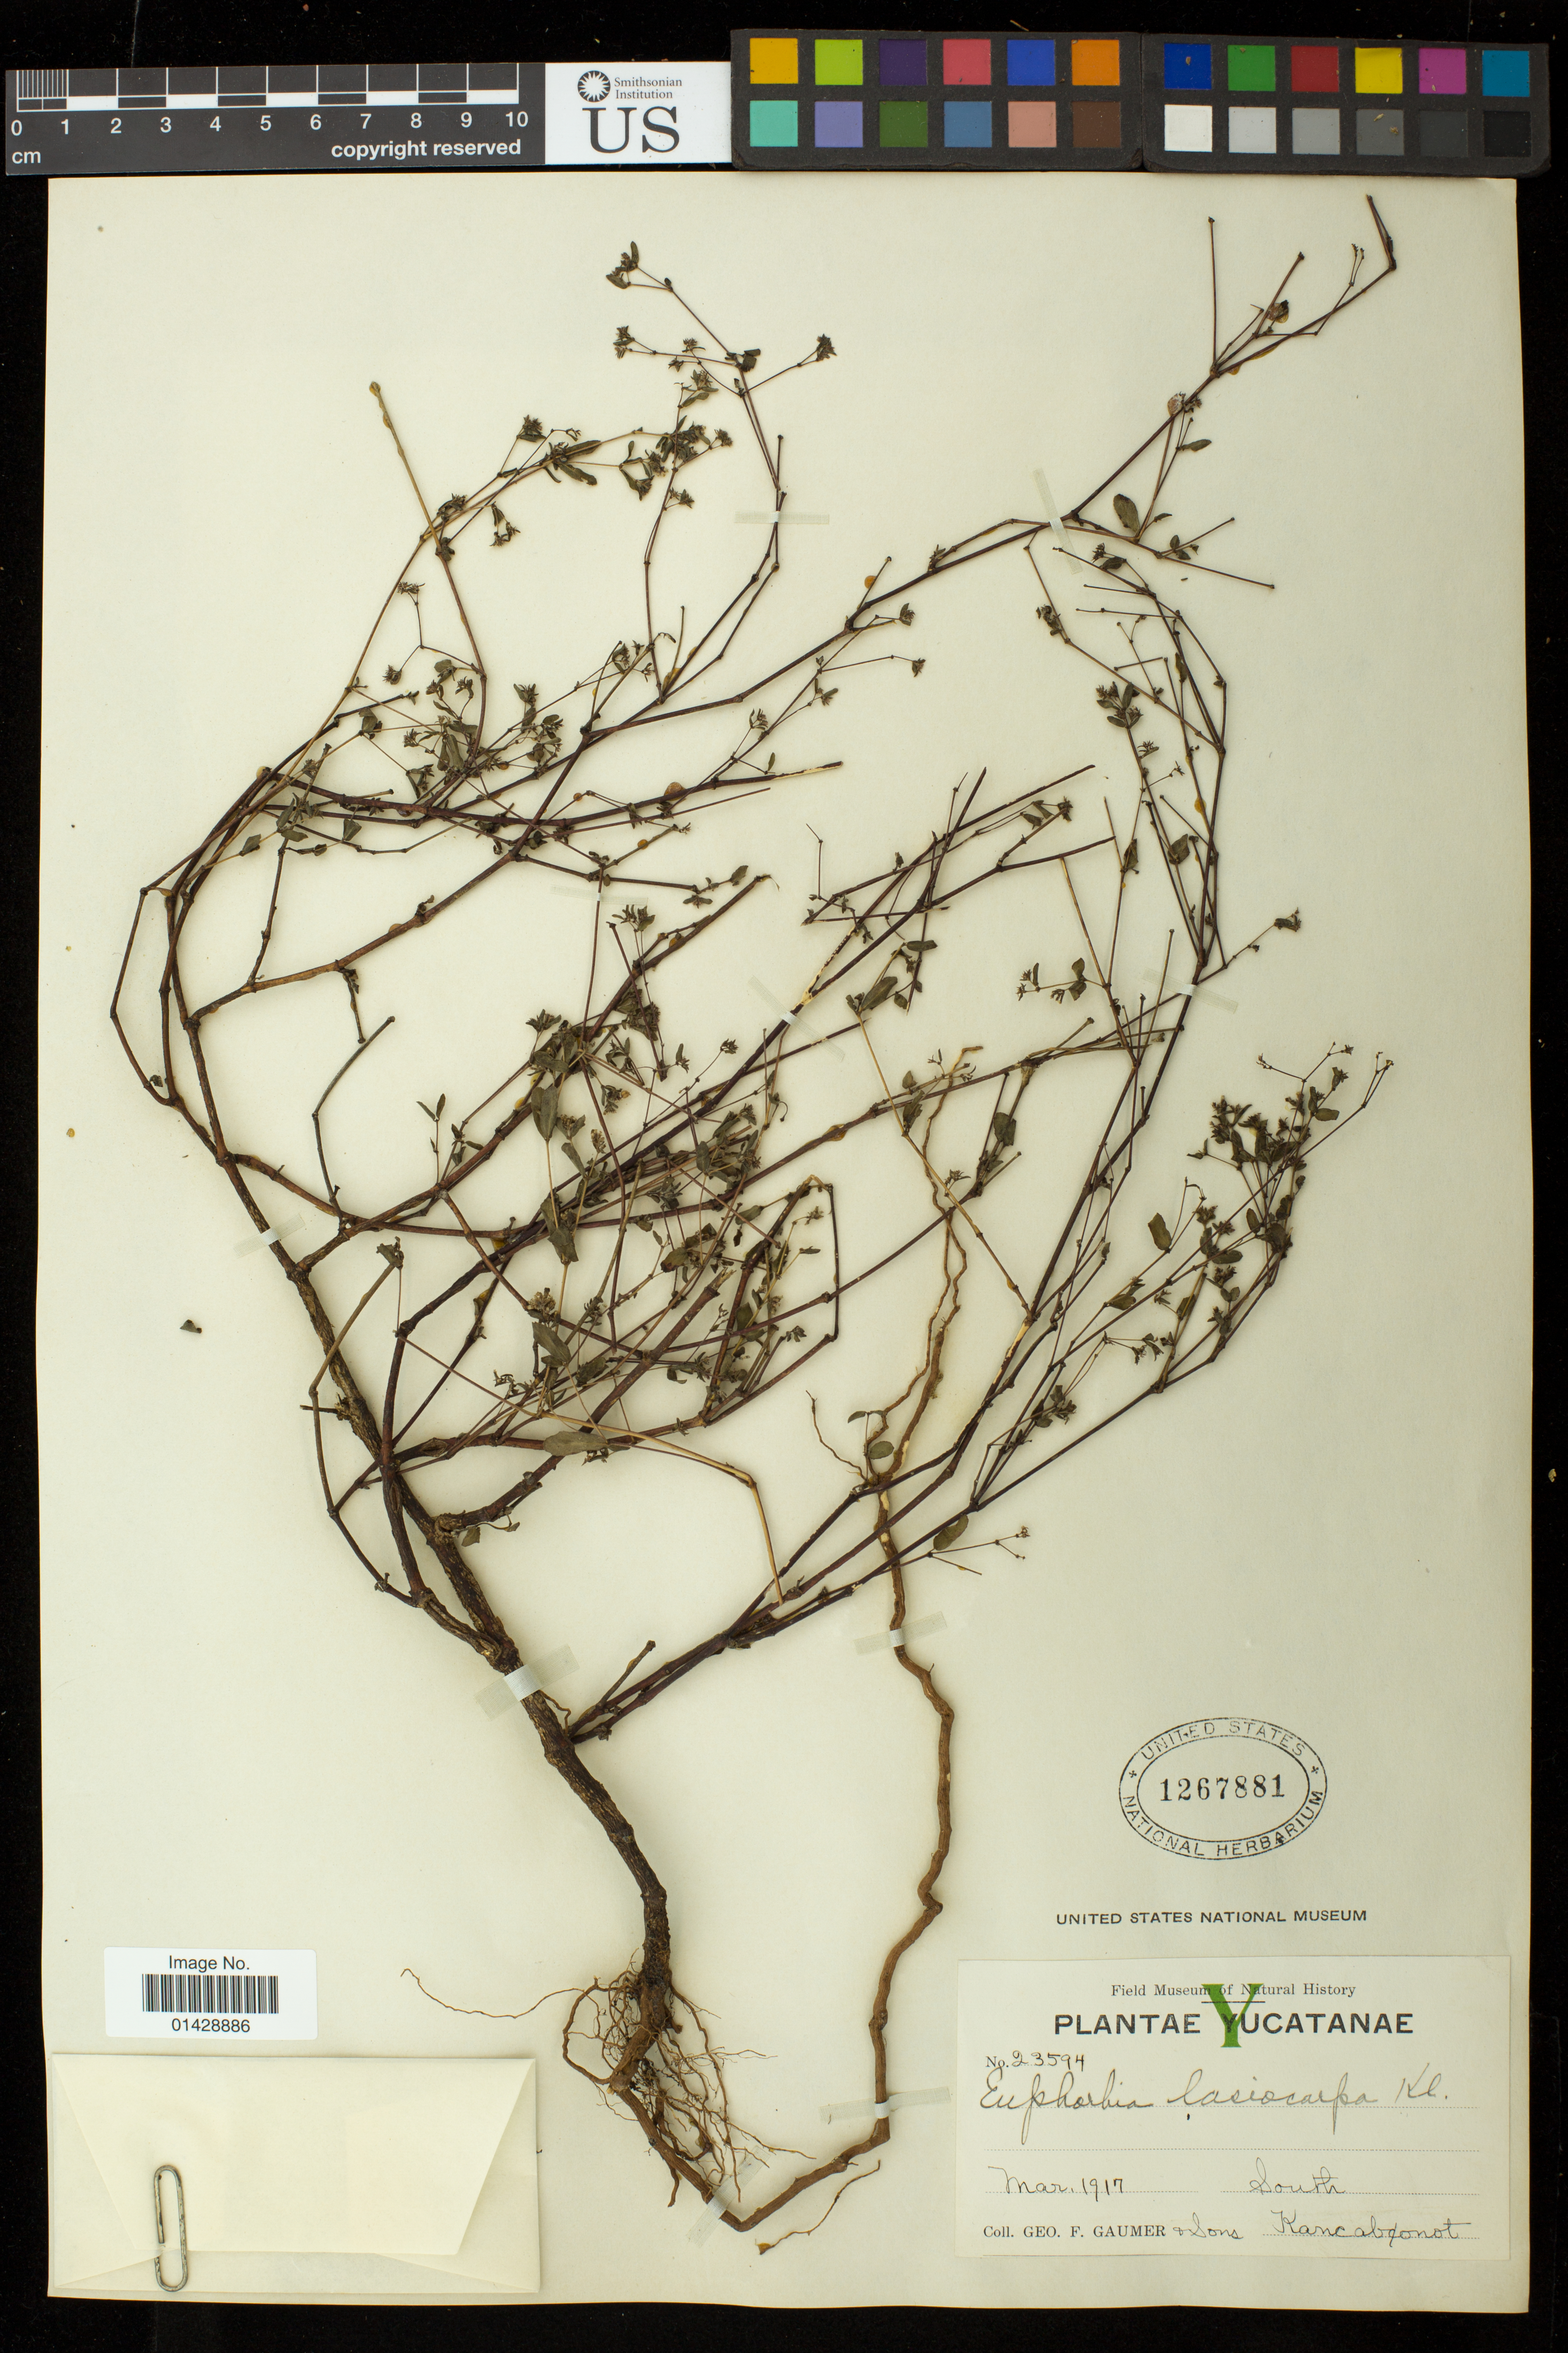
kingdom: Plantae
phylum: Tracheophyta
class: Magnoliopsida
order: Malpighiales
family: Euphorbiaceae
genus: Euphorbia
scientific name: Euphorbia lasiocarpa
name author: Klotzsch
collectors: G. F. Gaumer & et al.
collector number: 23594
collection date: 1917-03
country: Mexico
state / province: Yucatán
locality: South Kancabconot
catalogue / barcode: US 1267881